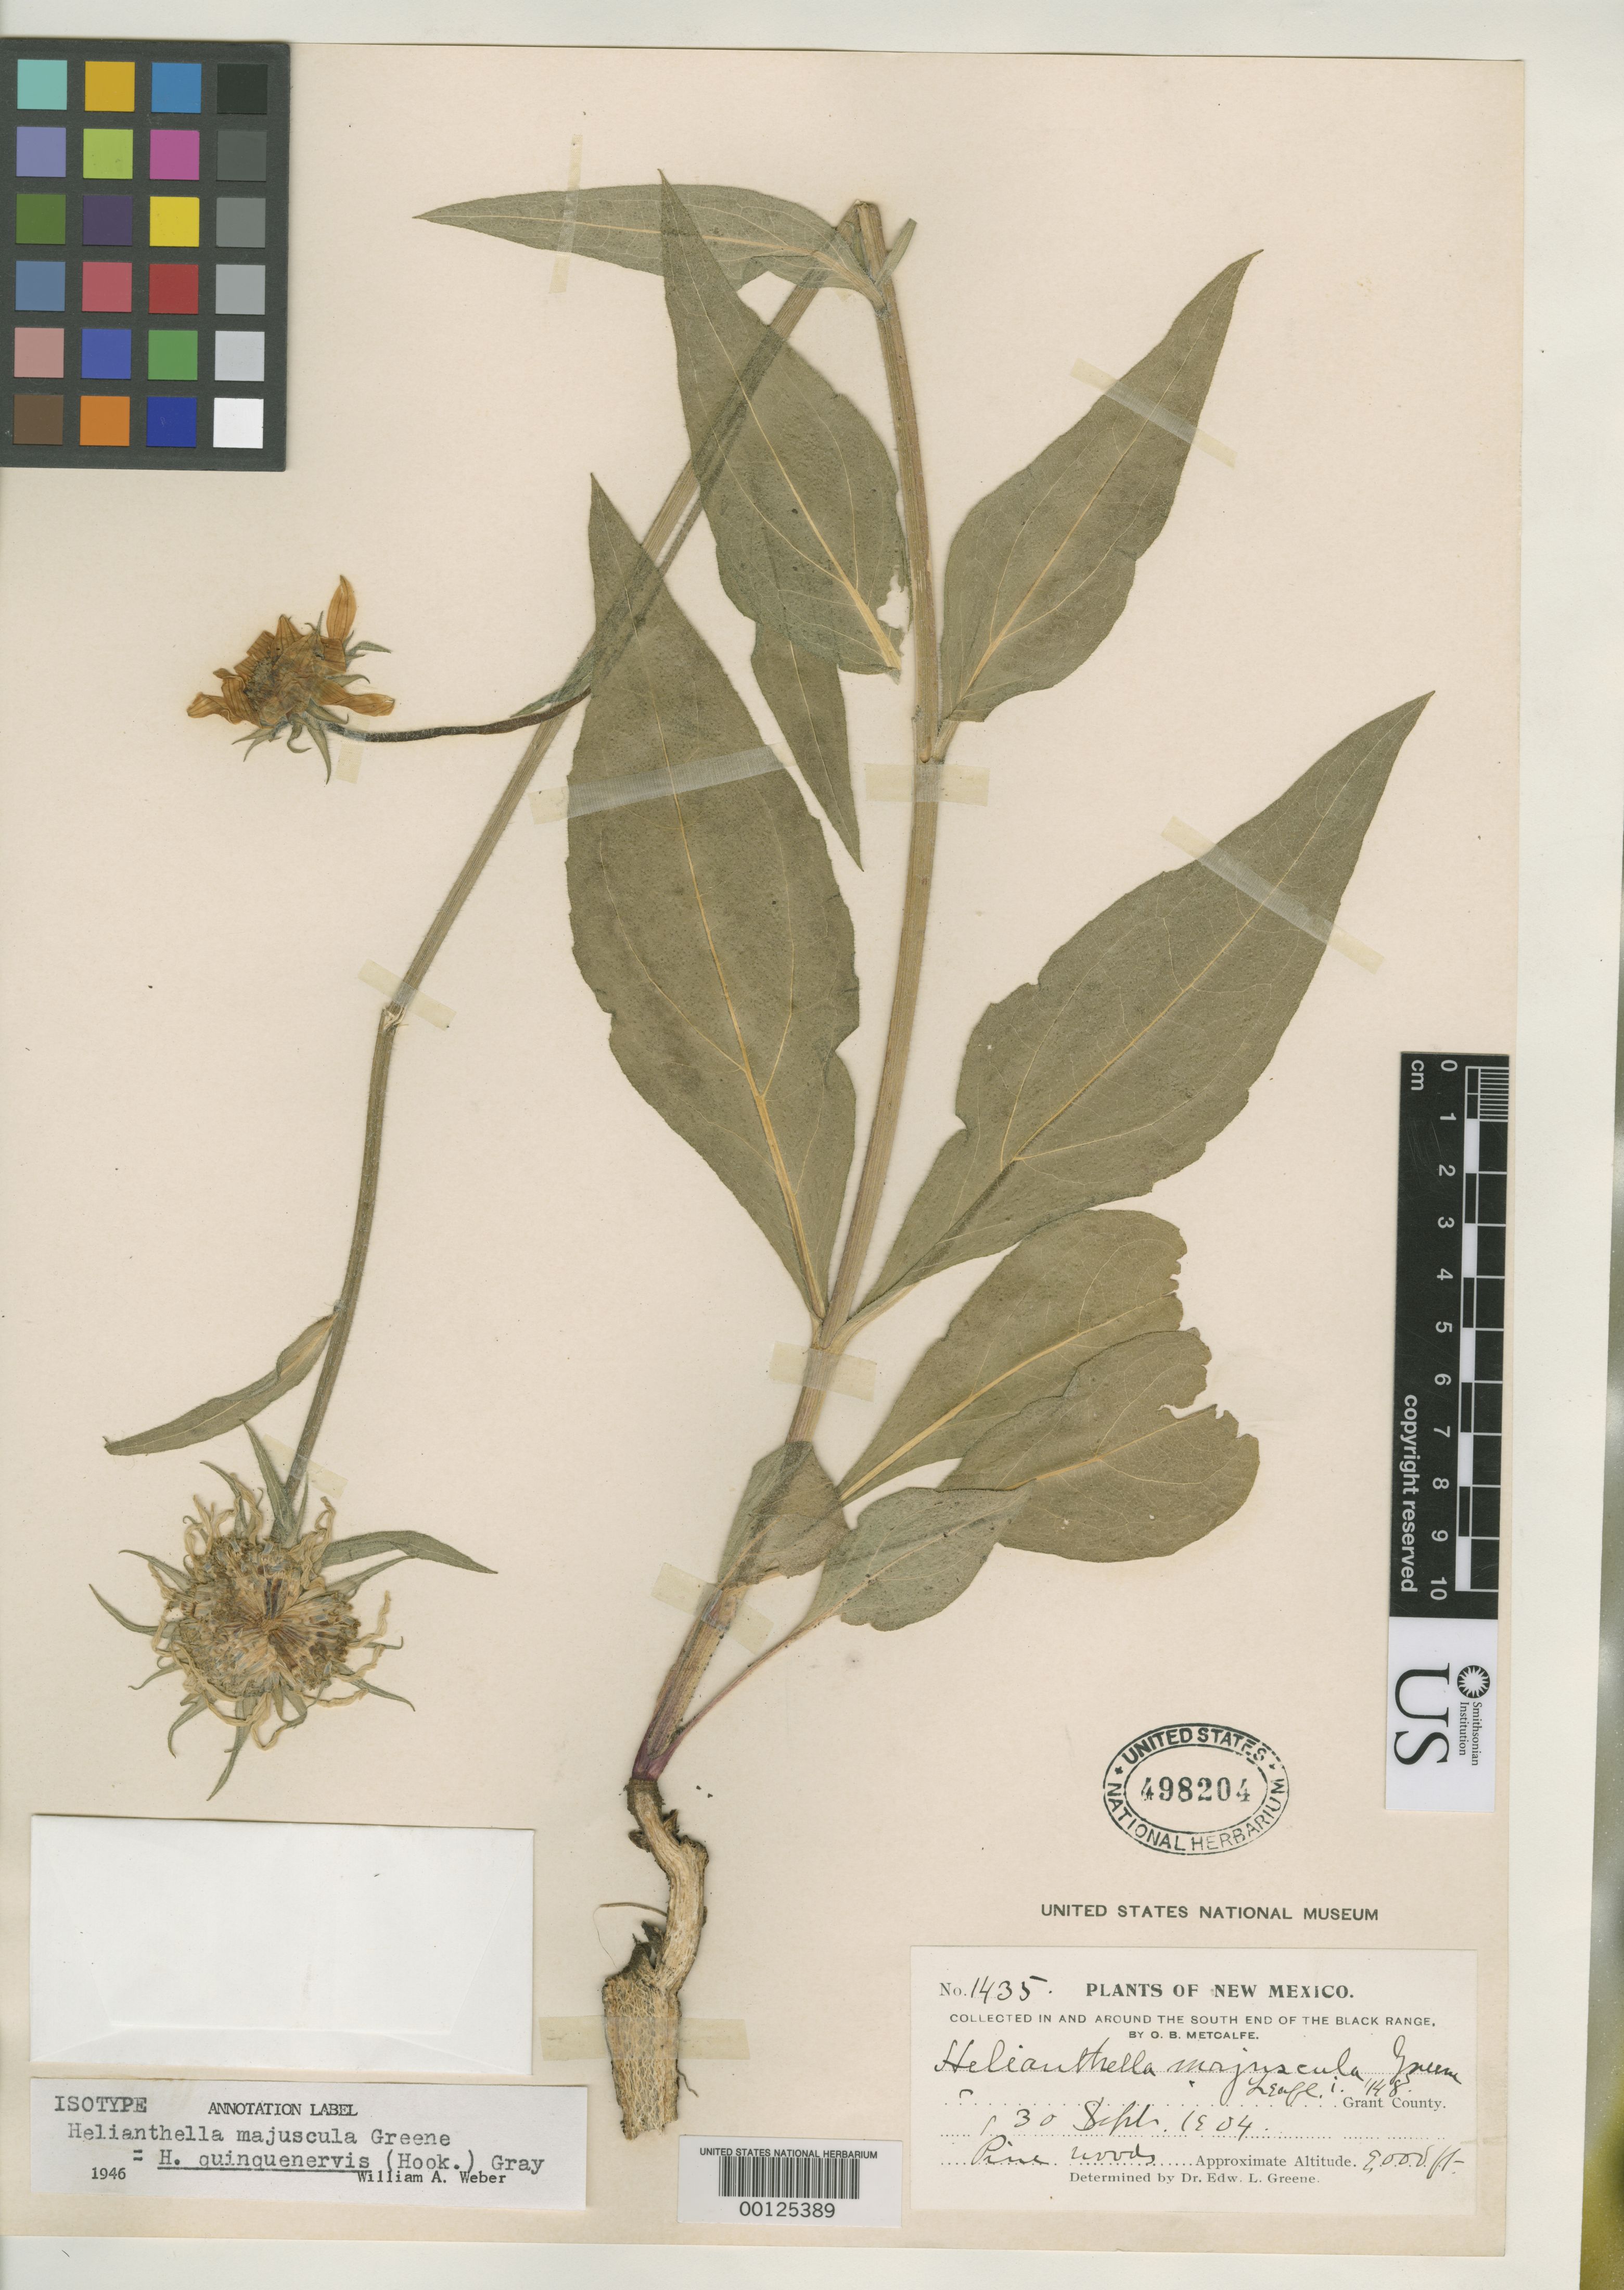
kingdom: Plantae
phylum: Tracheophyta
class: Magnoliopsida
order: Asterales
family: Asteraceae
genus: Helianthella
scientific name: Helianthella majuscula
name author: Greene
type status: Isotype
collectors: O. B. Metcalfe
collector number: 1435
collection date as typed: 30 Sep 1904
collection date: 1904-09-30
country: United States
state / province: New Mexico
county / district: Grant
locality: Black Range, Sauyer's Peak.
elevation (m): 2743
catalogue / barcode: US 498204